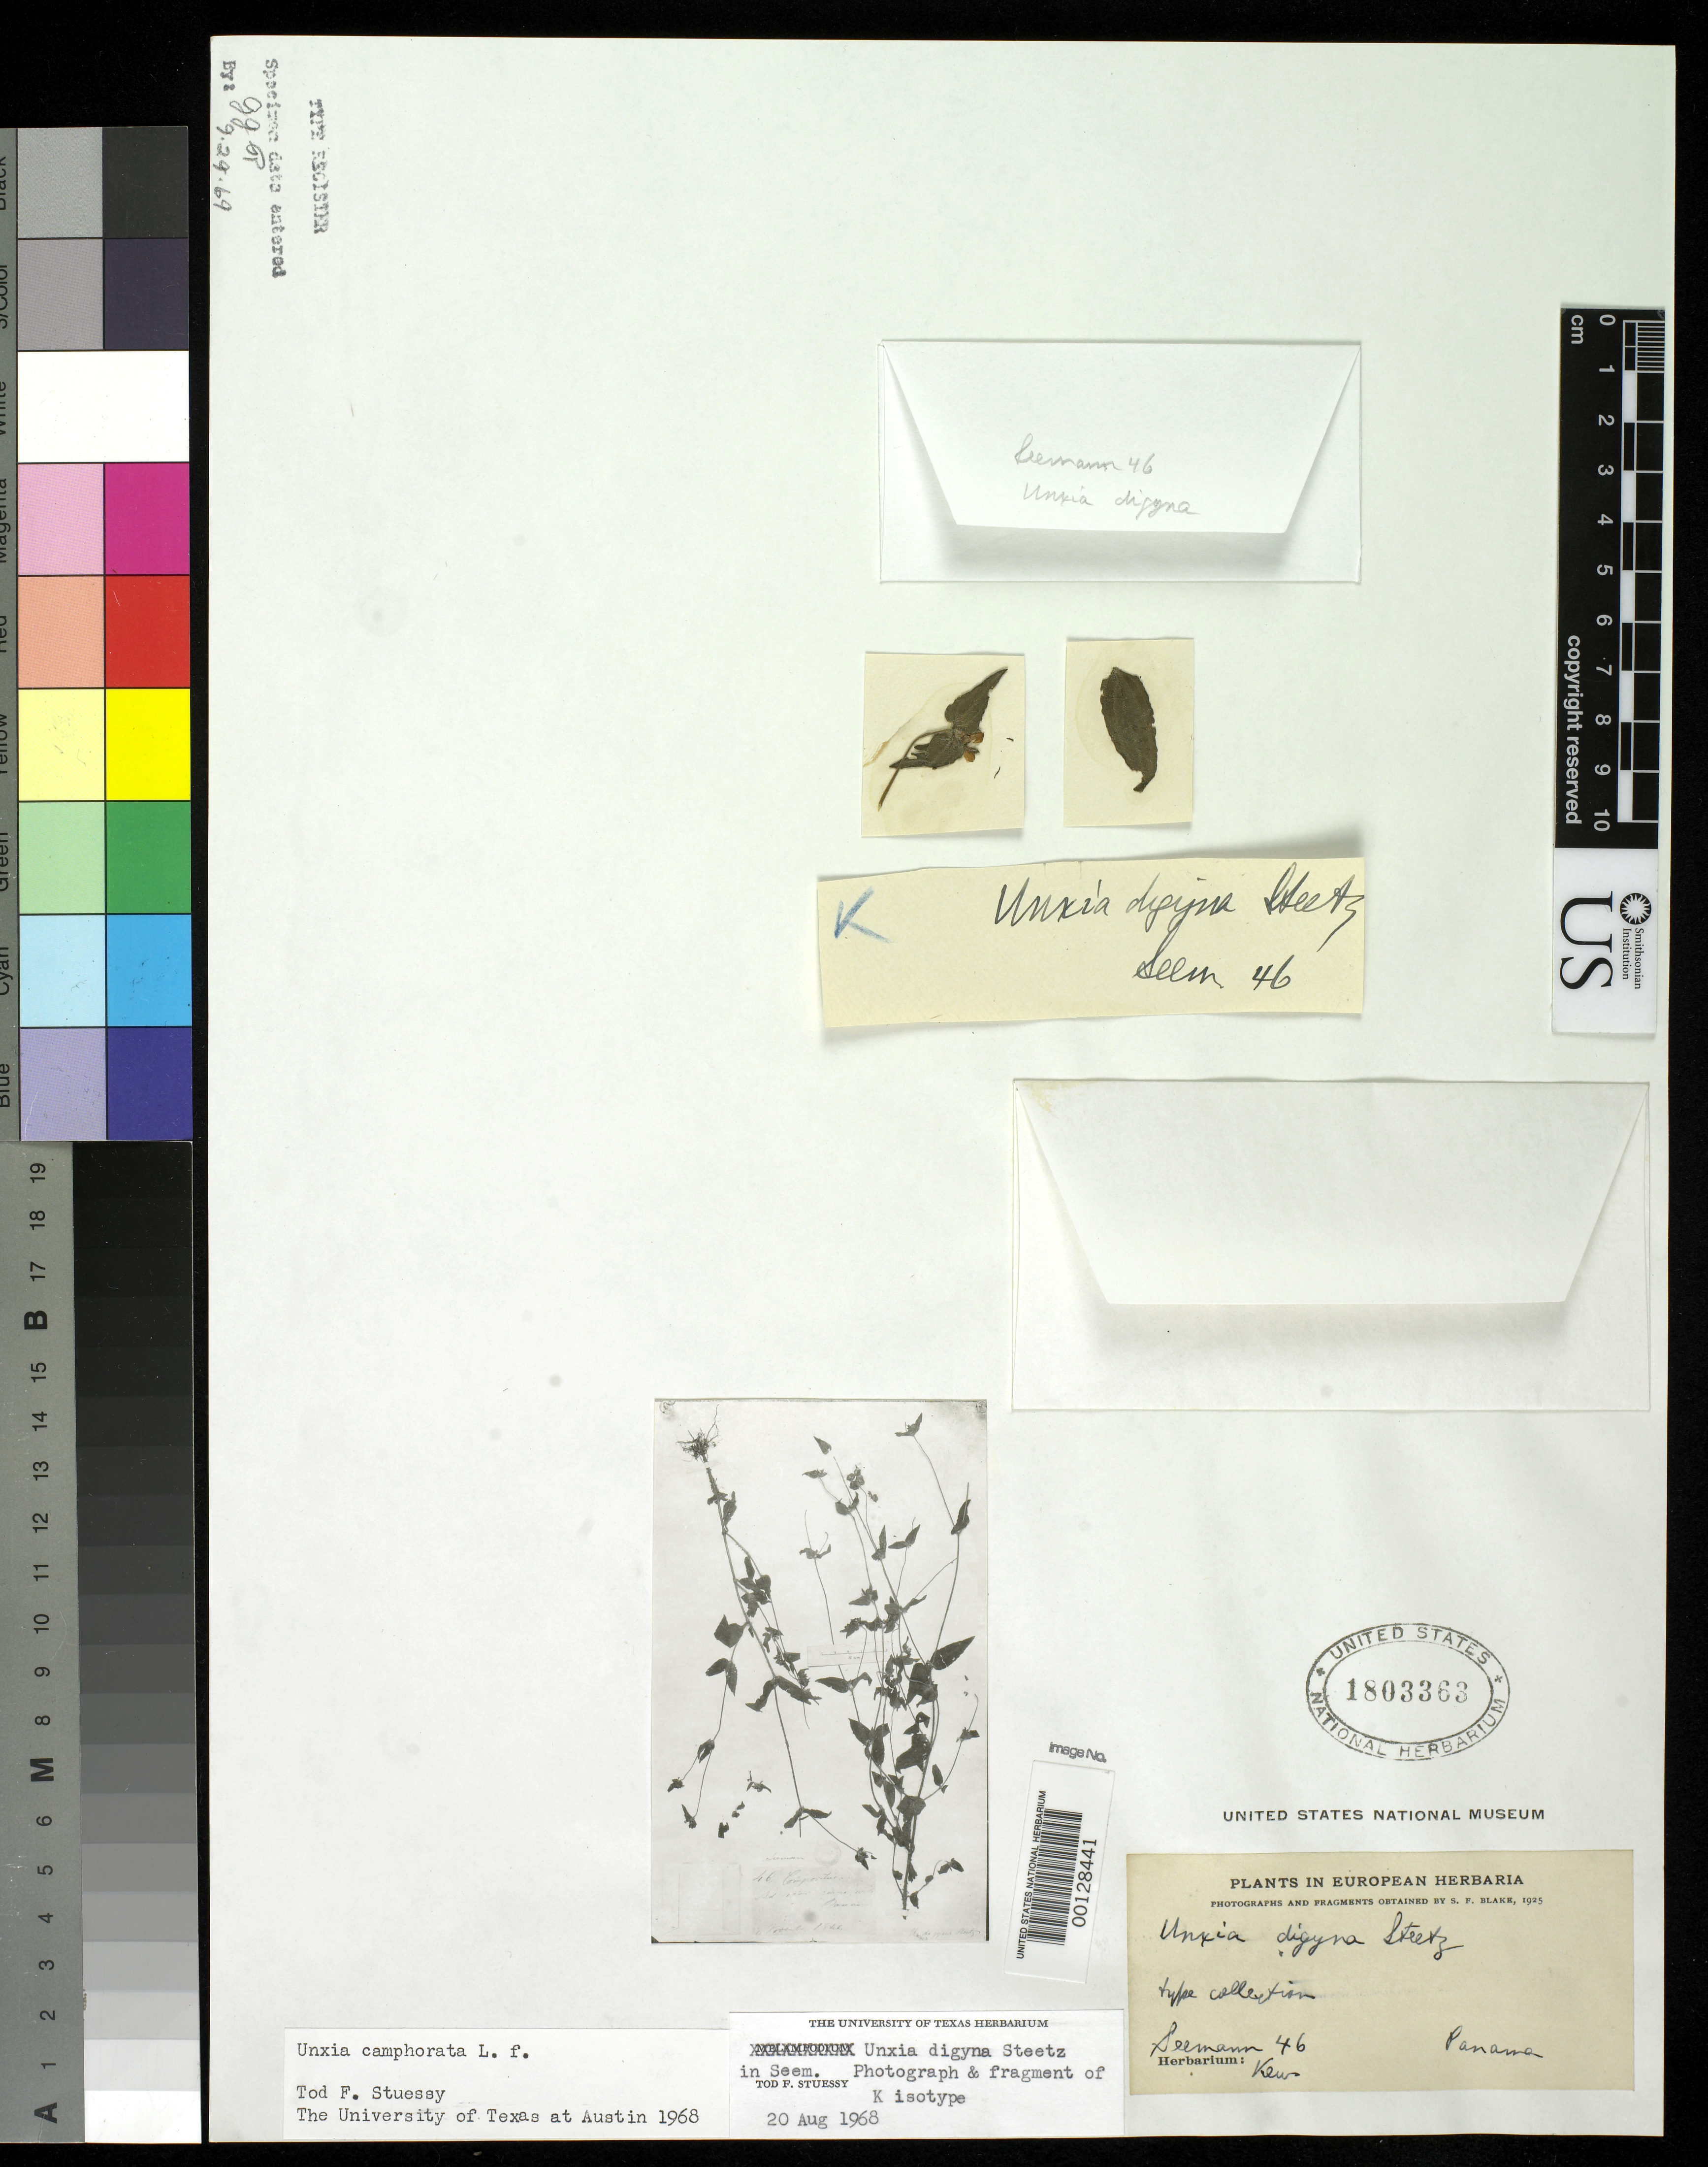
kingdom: Plantae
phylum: Tracheophyta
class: Magnoliopsida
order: Asterales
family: Asteraceae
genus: Unxia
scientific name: Unxia digyna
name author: Steetz in Seem.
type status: Type Fragment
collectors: B. C. Seemann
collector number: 46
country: Panama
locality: NW of Boquete towards Parque Nacional Volcan Baru.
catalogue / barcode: US 1803363